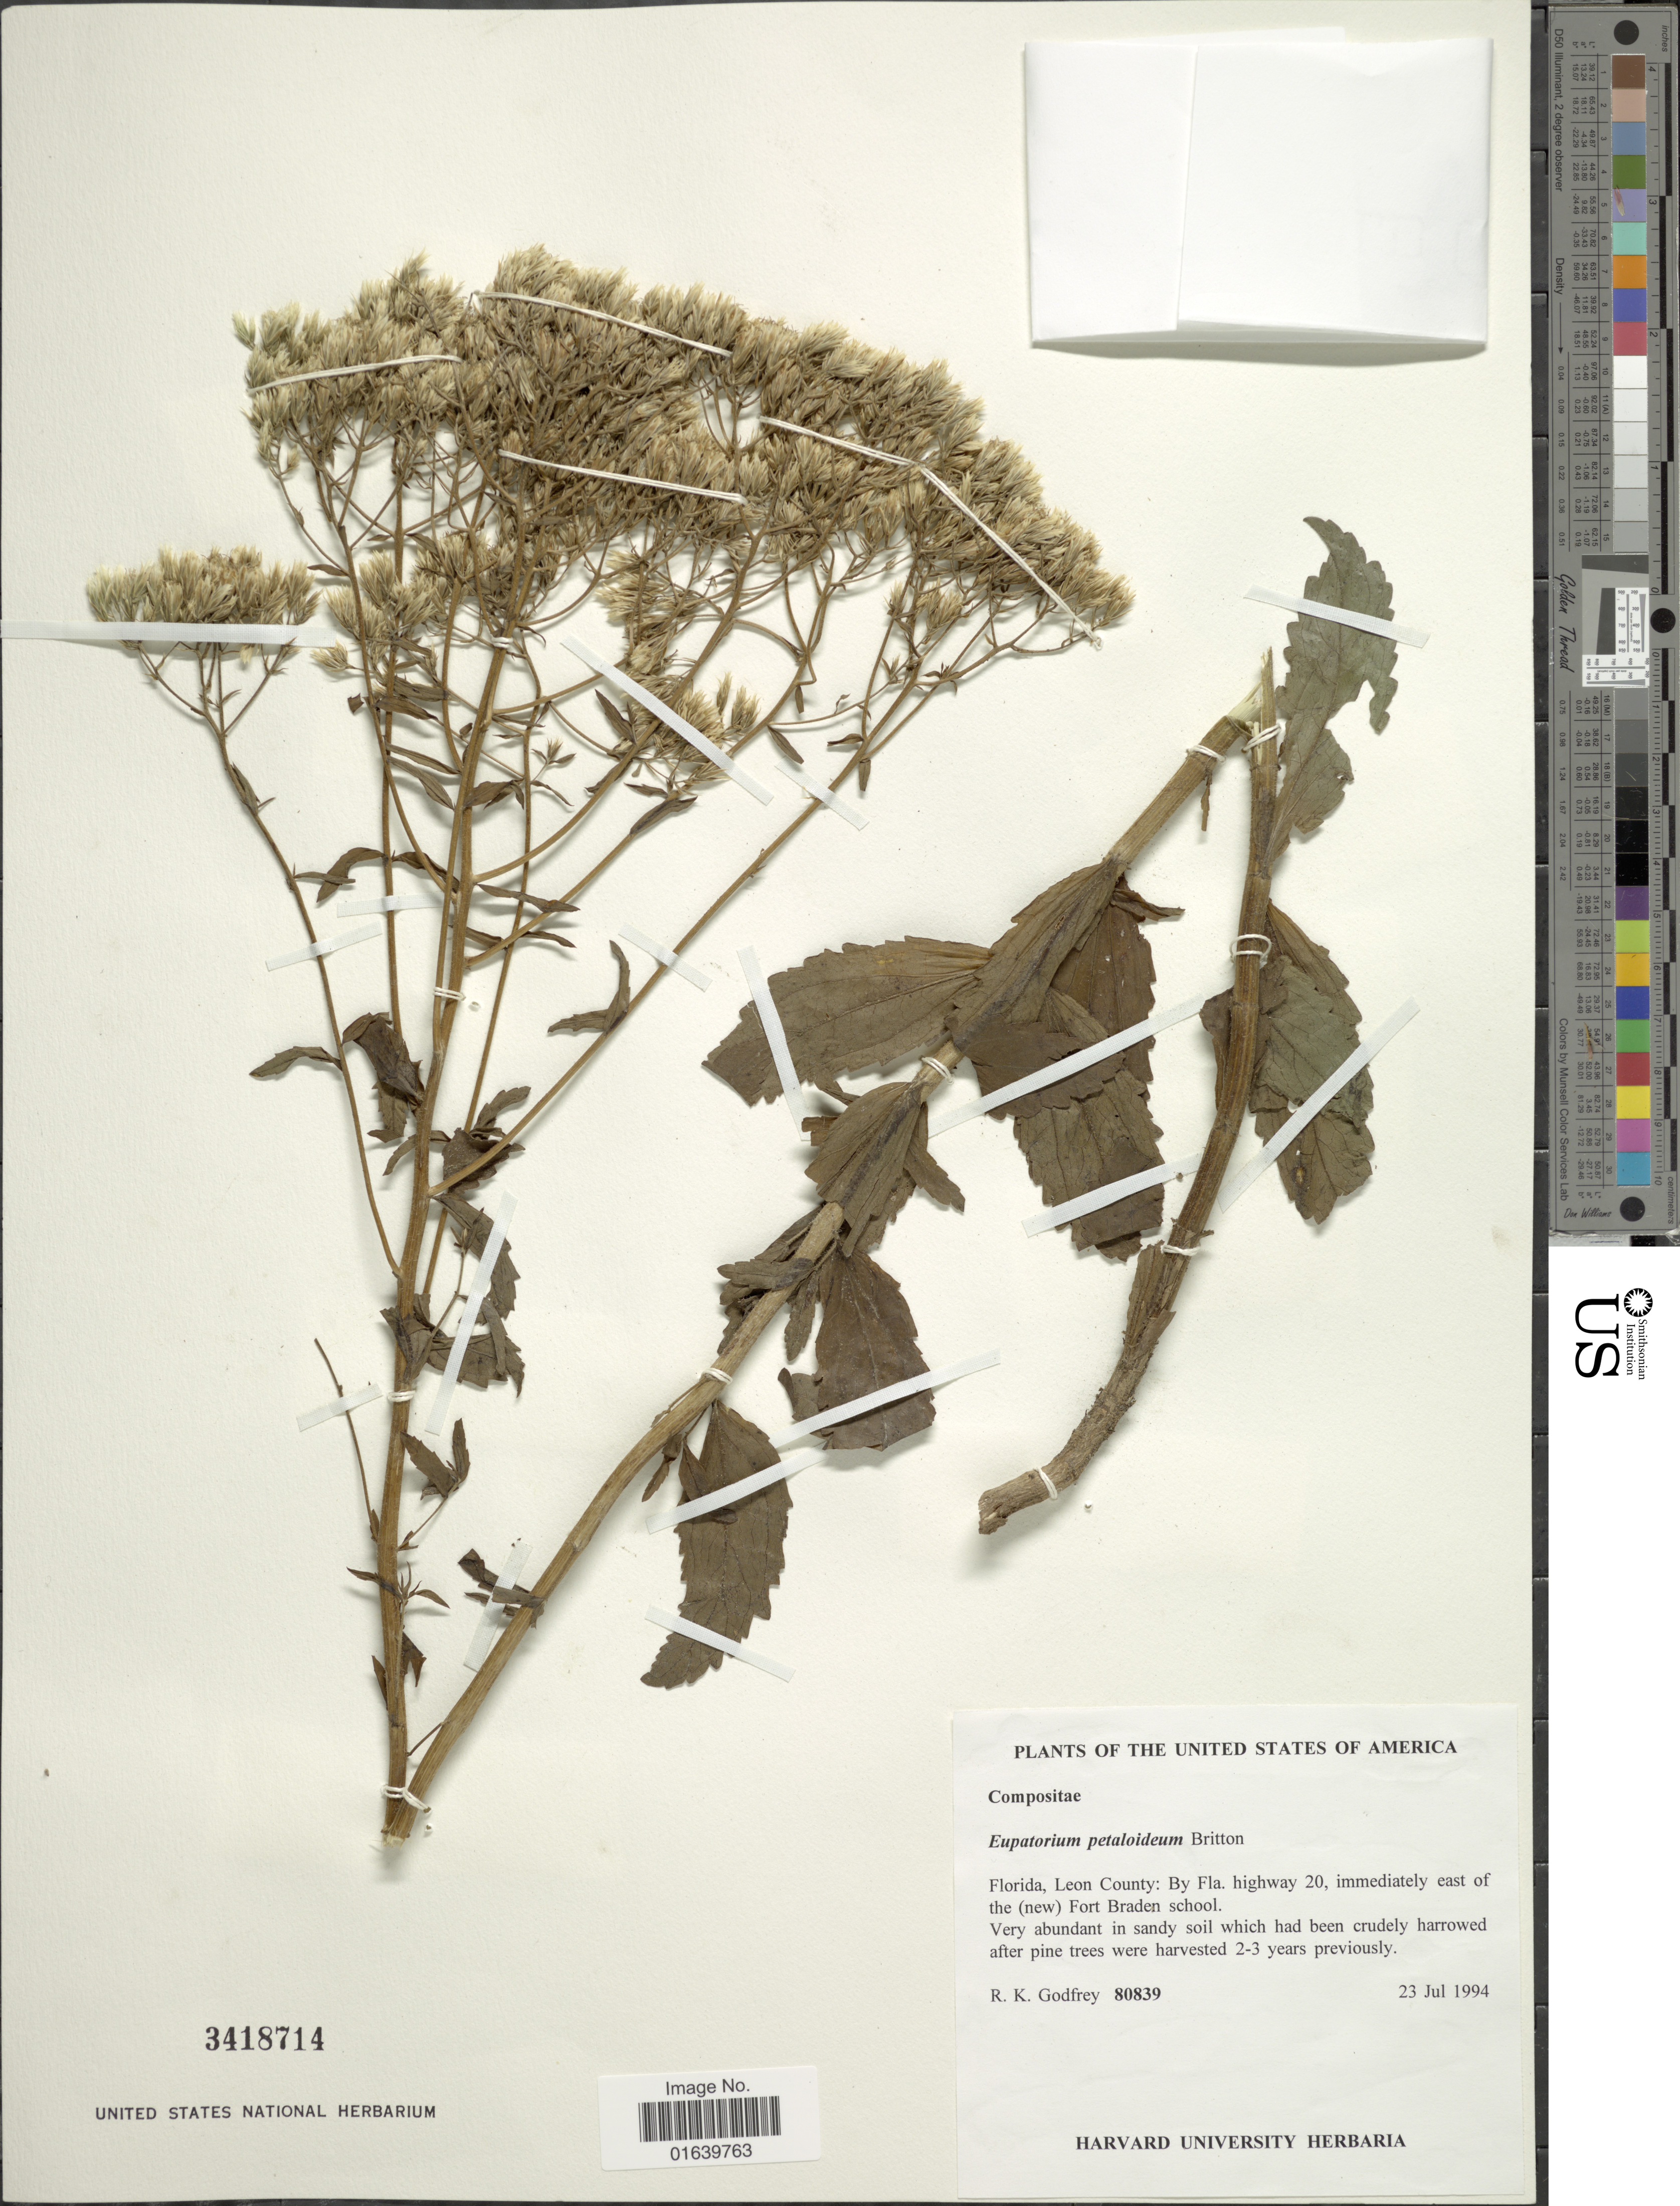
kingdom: Plantae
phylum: Tracheophyta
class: Magnoliopsida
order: Asterales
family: Asteraceae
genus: Eupatorium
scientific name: Eupatorium petaloideum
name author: Britton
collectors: R. K. Godfrey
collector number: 80839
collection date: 1994-07-23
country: United States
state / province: Florida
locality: The United States of America, Leon County: by Fla. highway 20, immediatley east of the (new) Fort Braden school.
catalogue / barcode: US 3418714